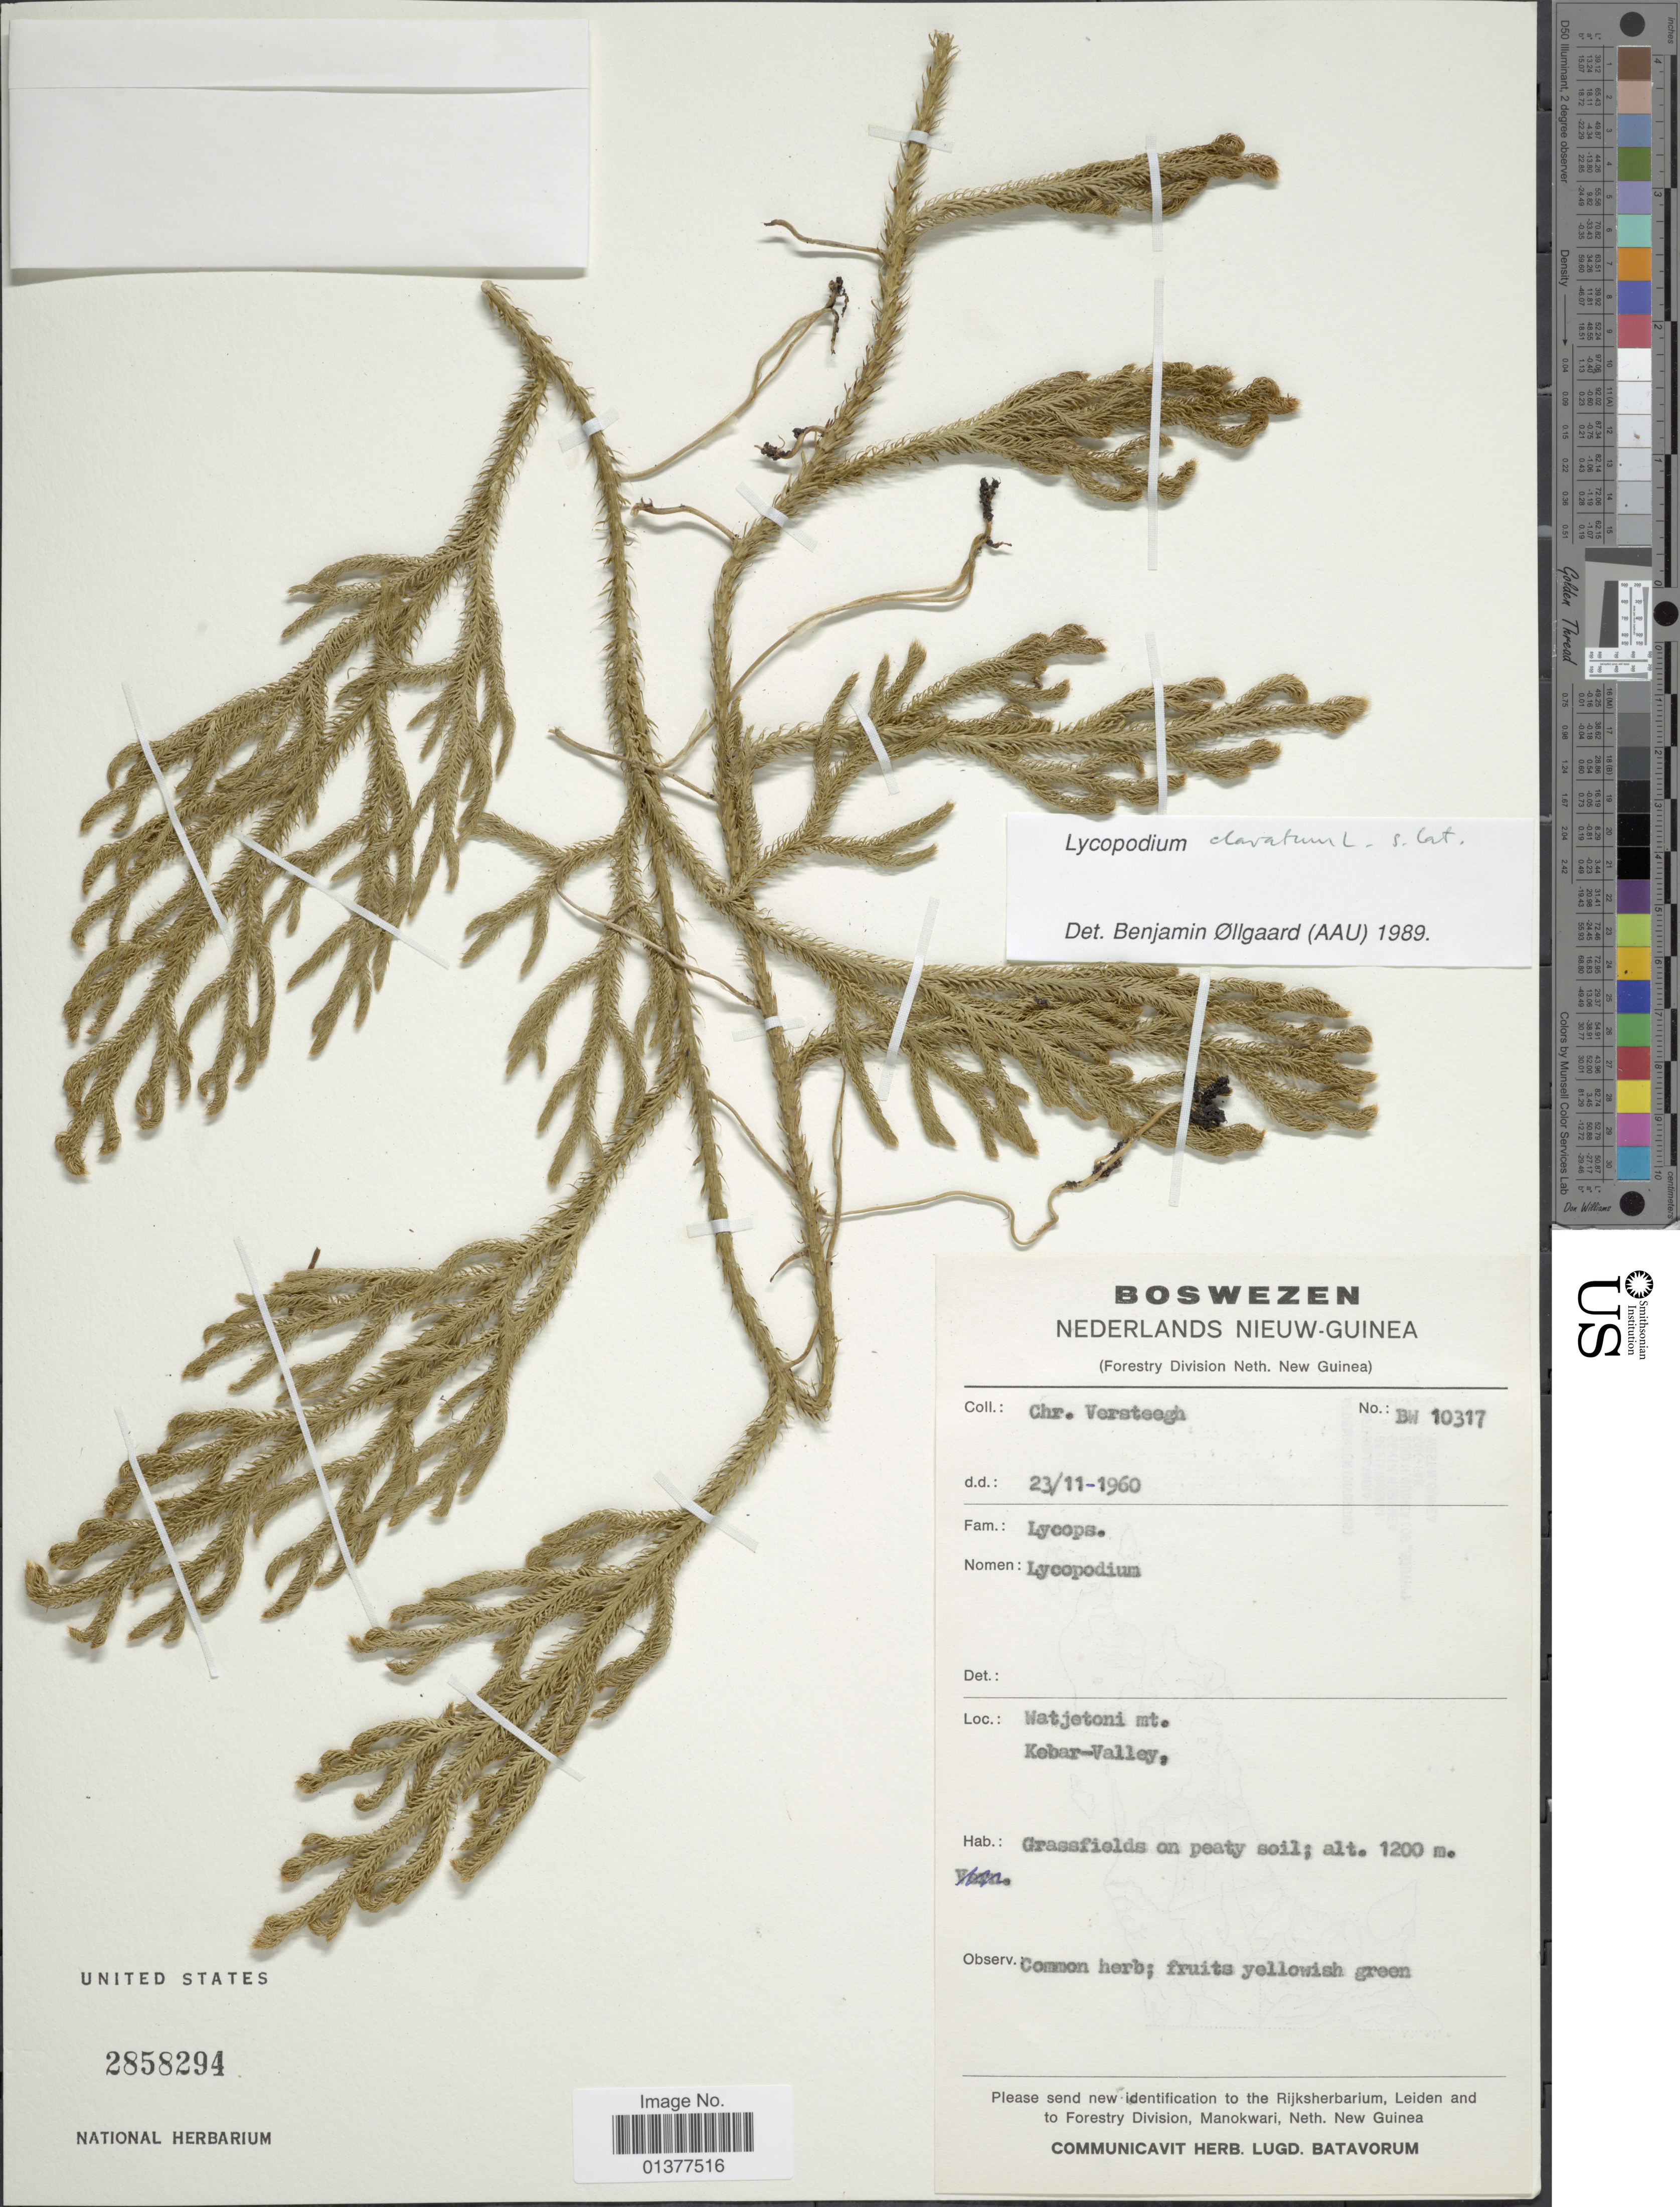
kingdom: Plantae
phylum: Tracheophyta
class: Lycopodiopsida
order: Lycopodiales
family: Lycopodiaceae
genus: Lycopodium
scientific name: Lycopodium clavatum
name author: L.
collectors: C. Versteegh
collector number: BW10317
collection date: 1960-11-23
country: Indonesia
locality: Watjetoni mt. Kebar-valley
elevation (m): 1200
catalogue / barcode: US 2858294